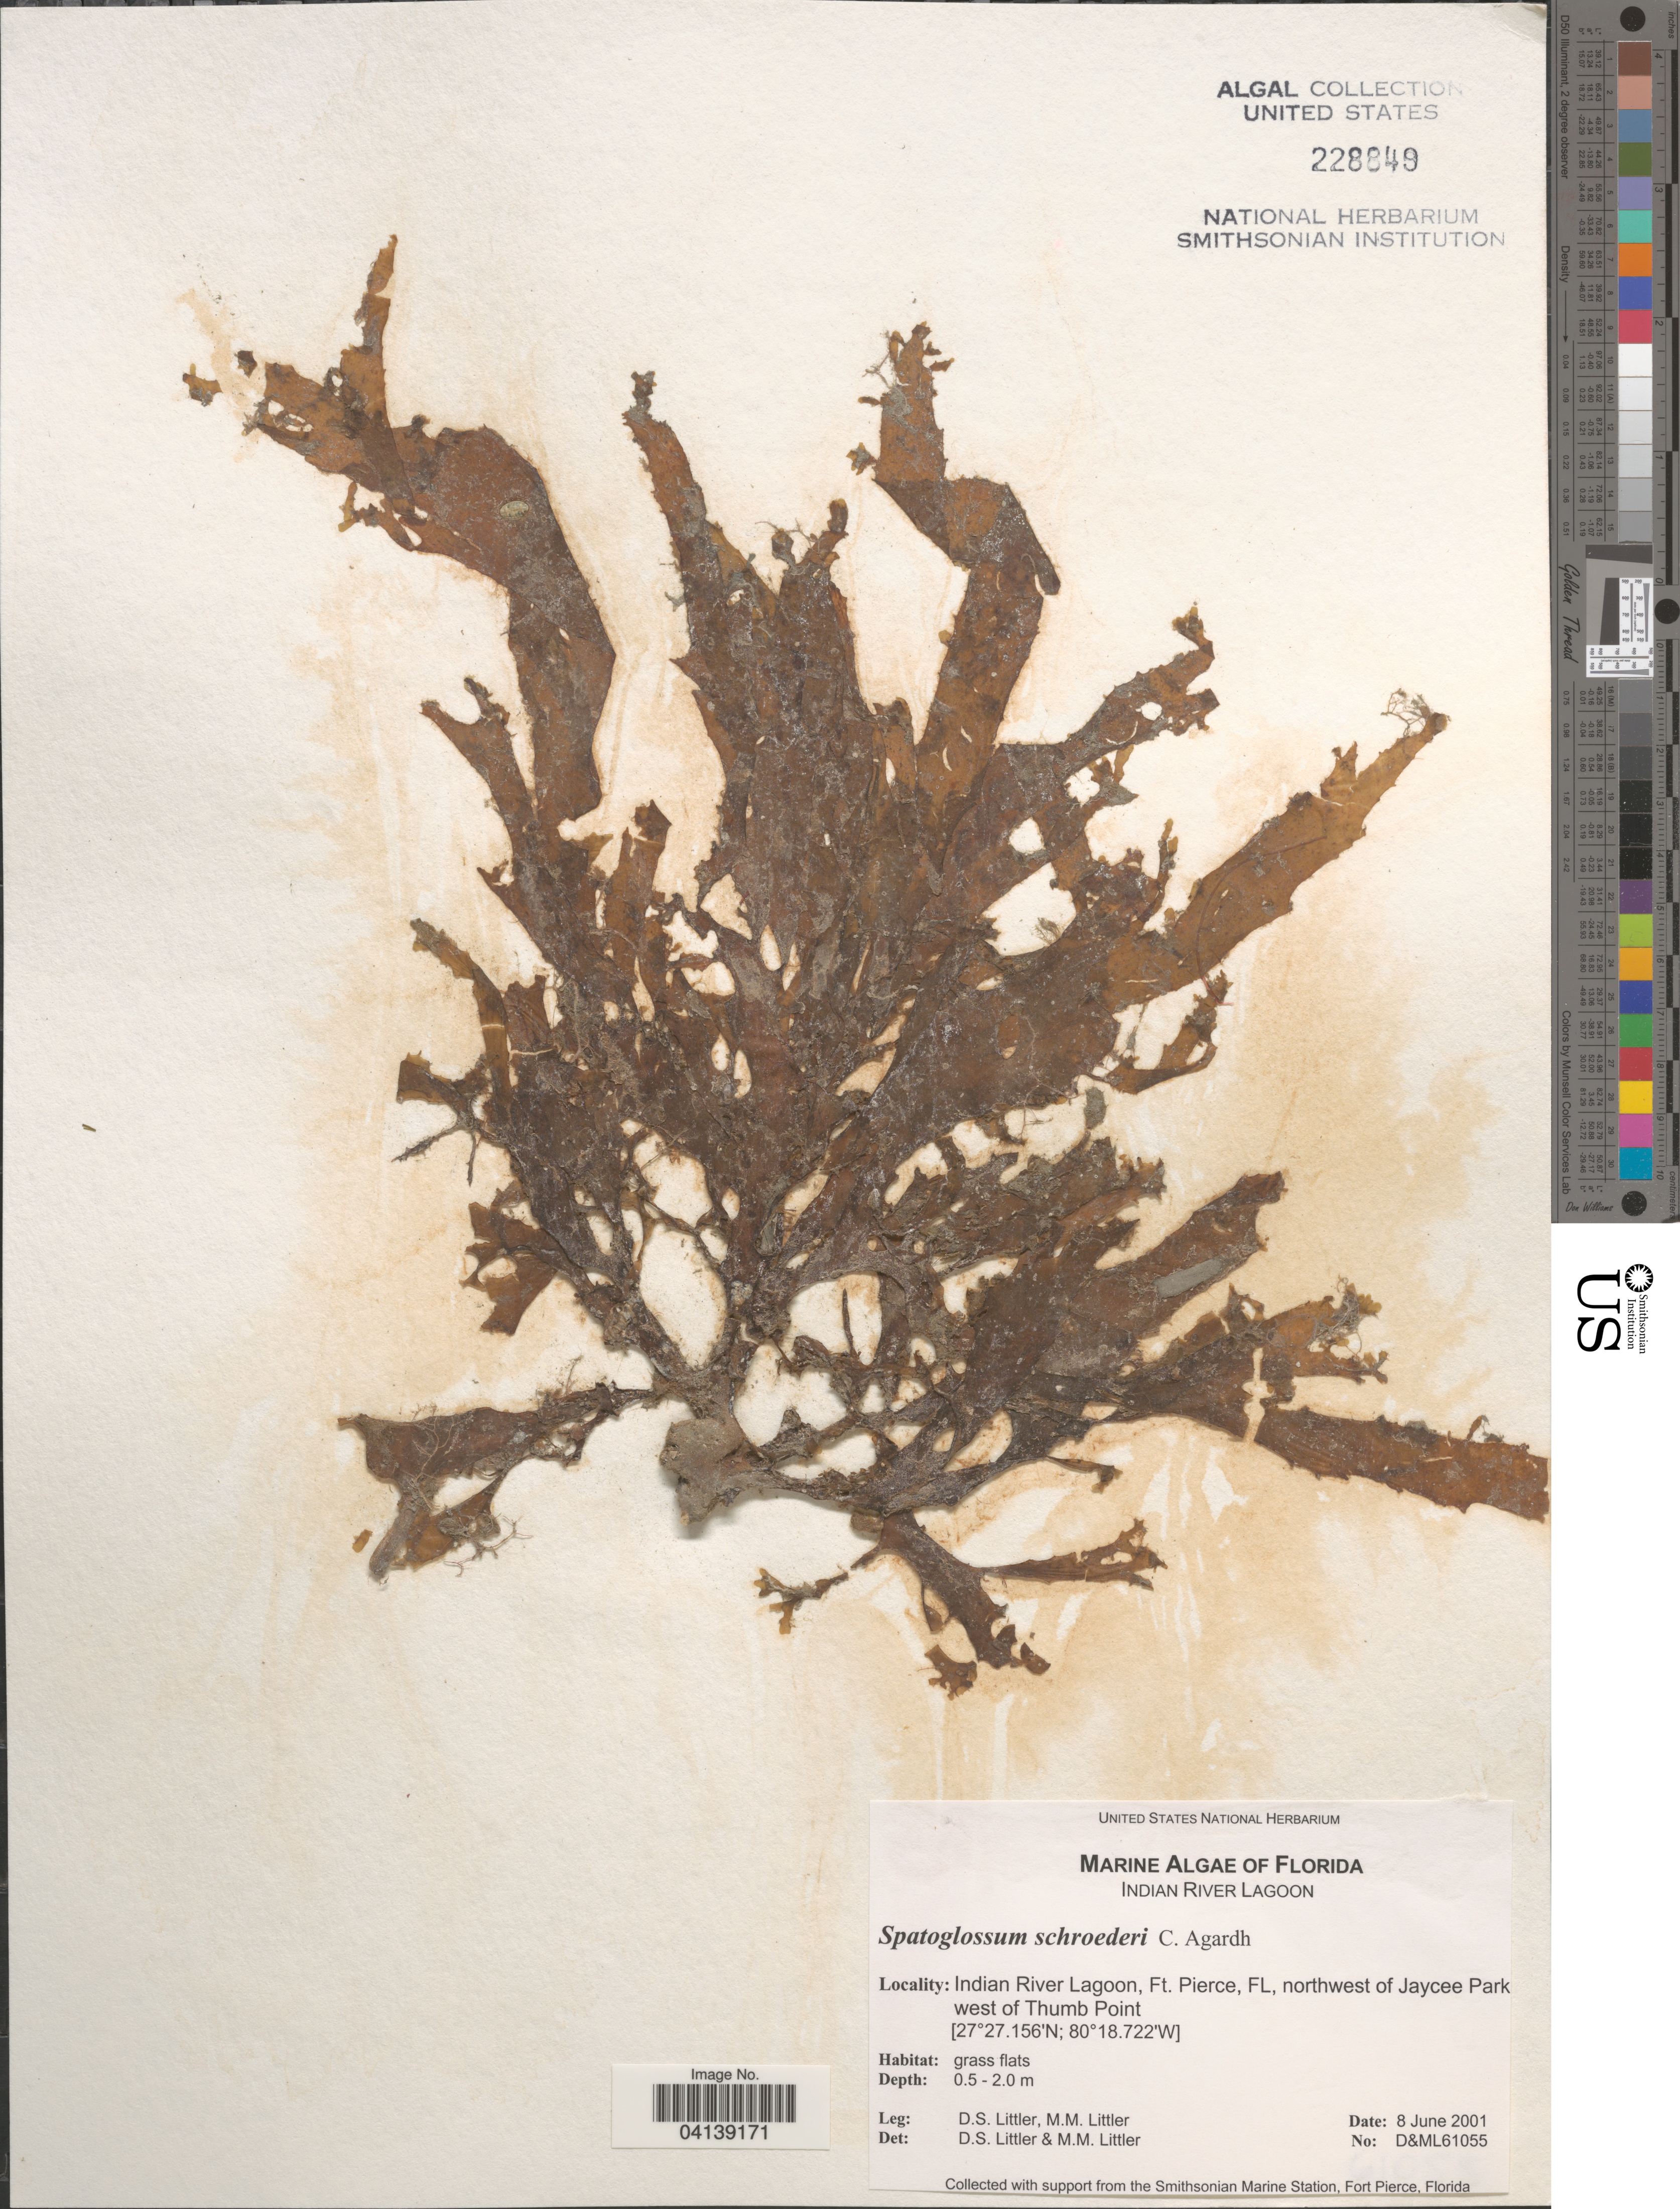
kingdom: Chromista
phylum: Ochrophyta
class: Phaeophyceae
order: Dictyotales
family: Dictyotaceae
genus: Spatoglossum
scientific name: Spatoglossum schroederi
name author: (C. Agardh) Kütz.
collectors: D. S. Littler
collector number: D&ML61055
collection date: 2001-06-08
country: United States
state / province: Florida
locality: Indian River Lagoon, Ft. Pierce, northwest of Jaycee Park, west of Thumb Point.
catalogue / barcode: US 228849